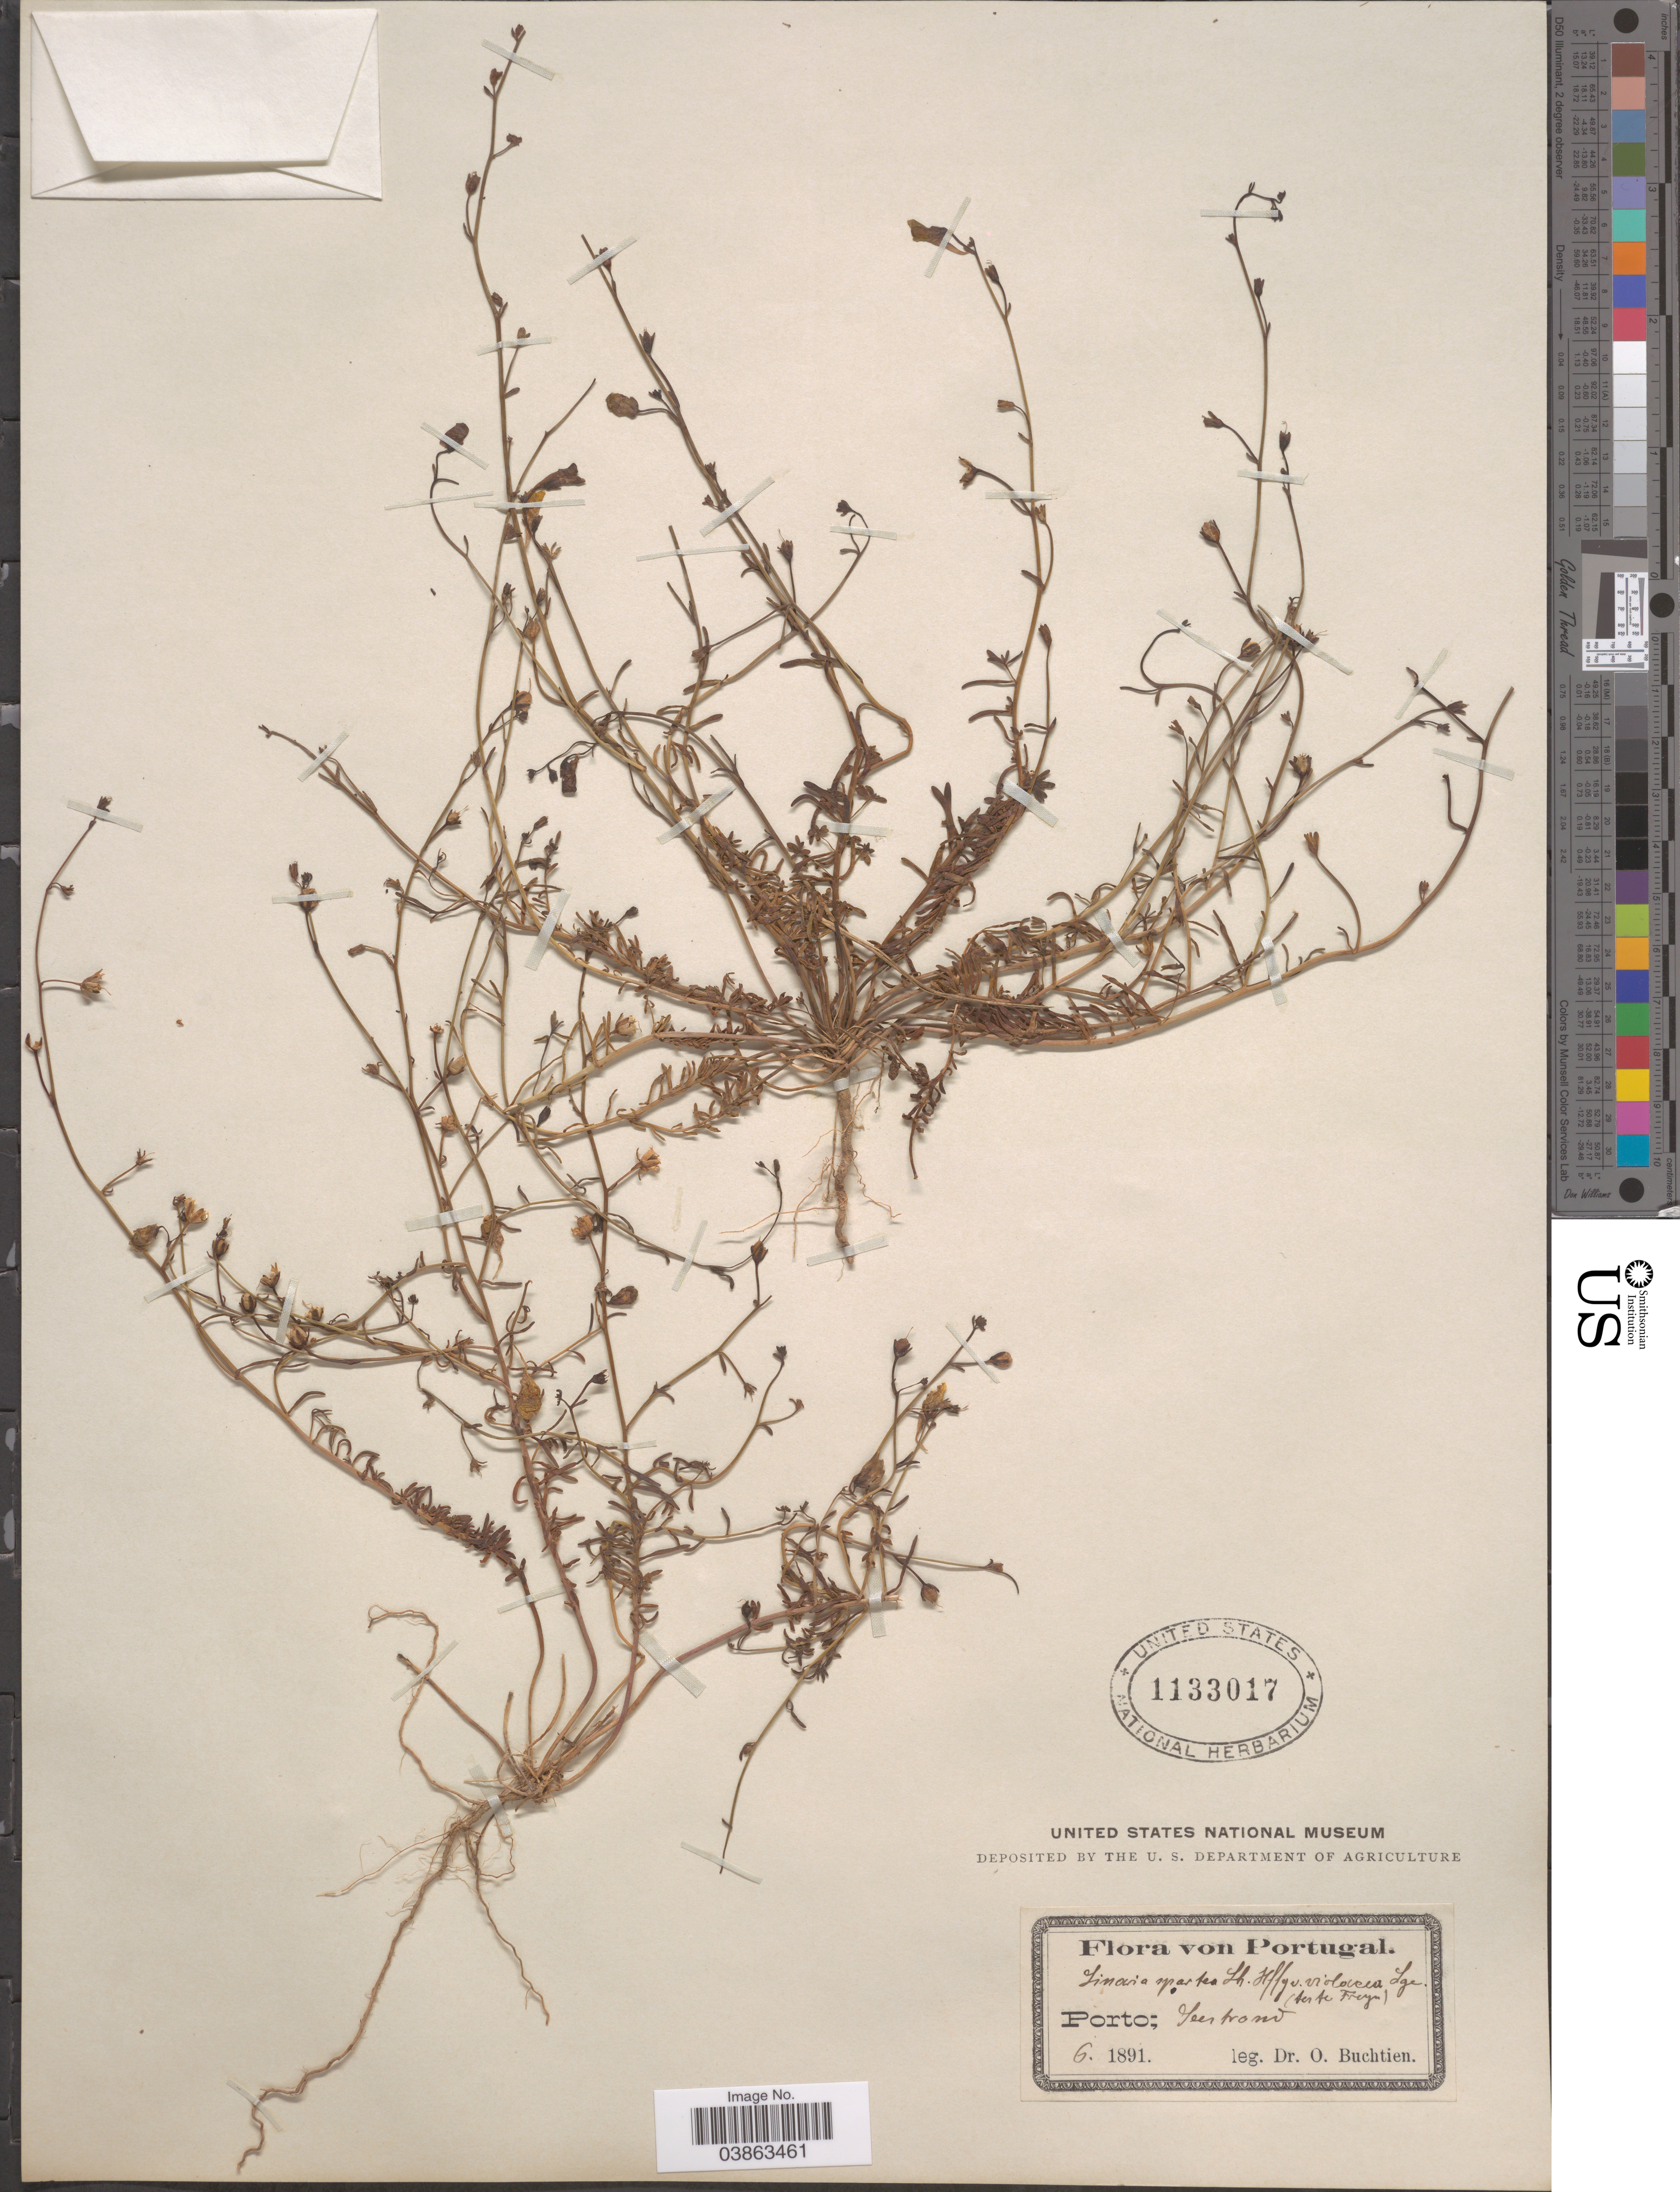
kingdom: Plantae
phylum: Tracheophyta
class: Magnoliopsida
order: Lamiales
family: Plantaginaceae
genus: Linaria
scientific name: Linaria spartea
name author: (L.) Willd.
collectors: O. Buchtien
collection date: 1891-06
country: Portugal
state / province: Porto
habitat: Seestrand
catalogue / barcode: US 1133017